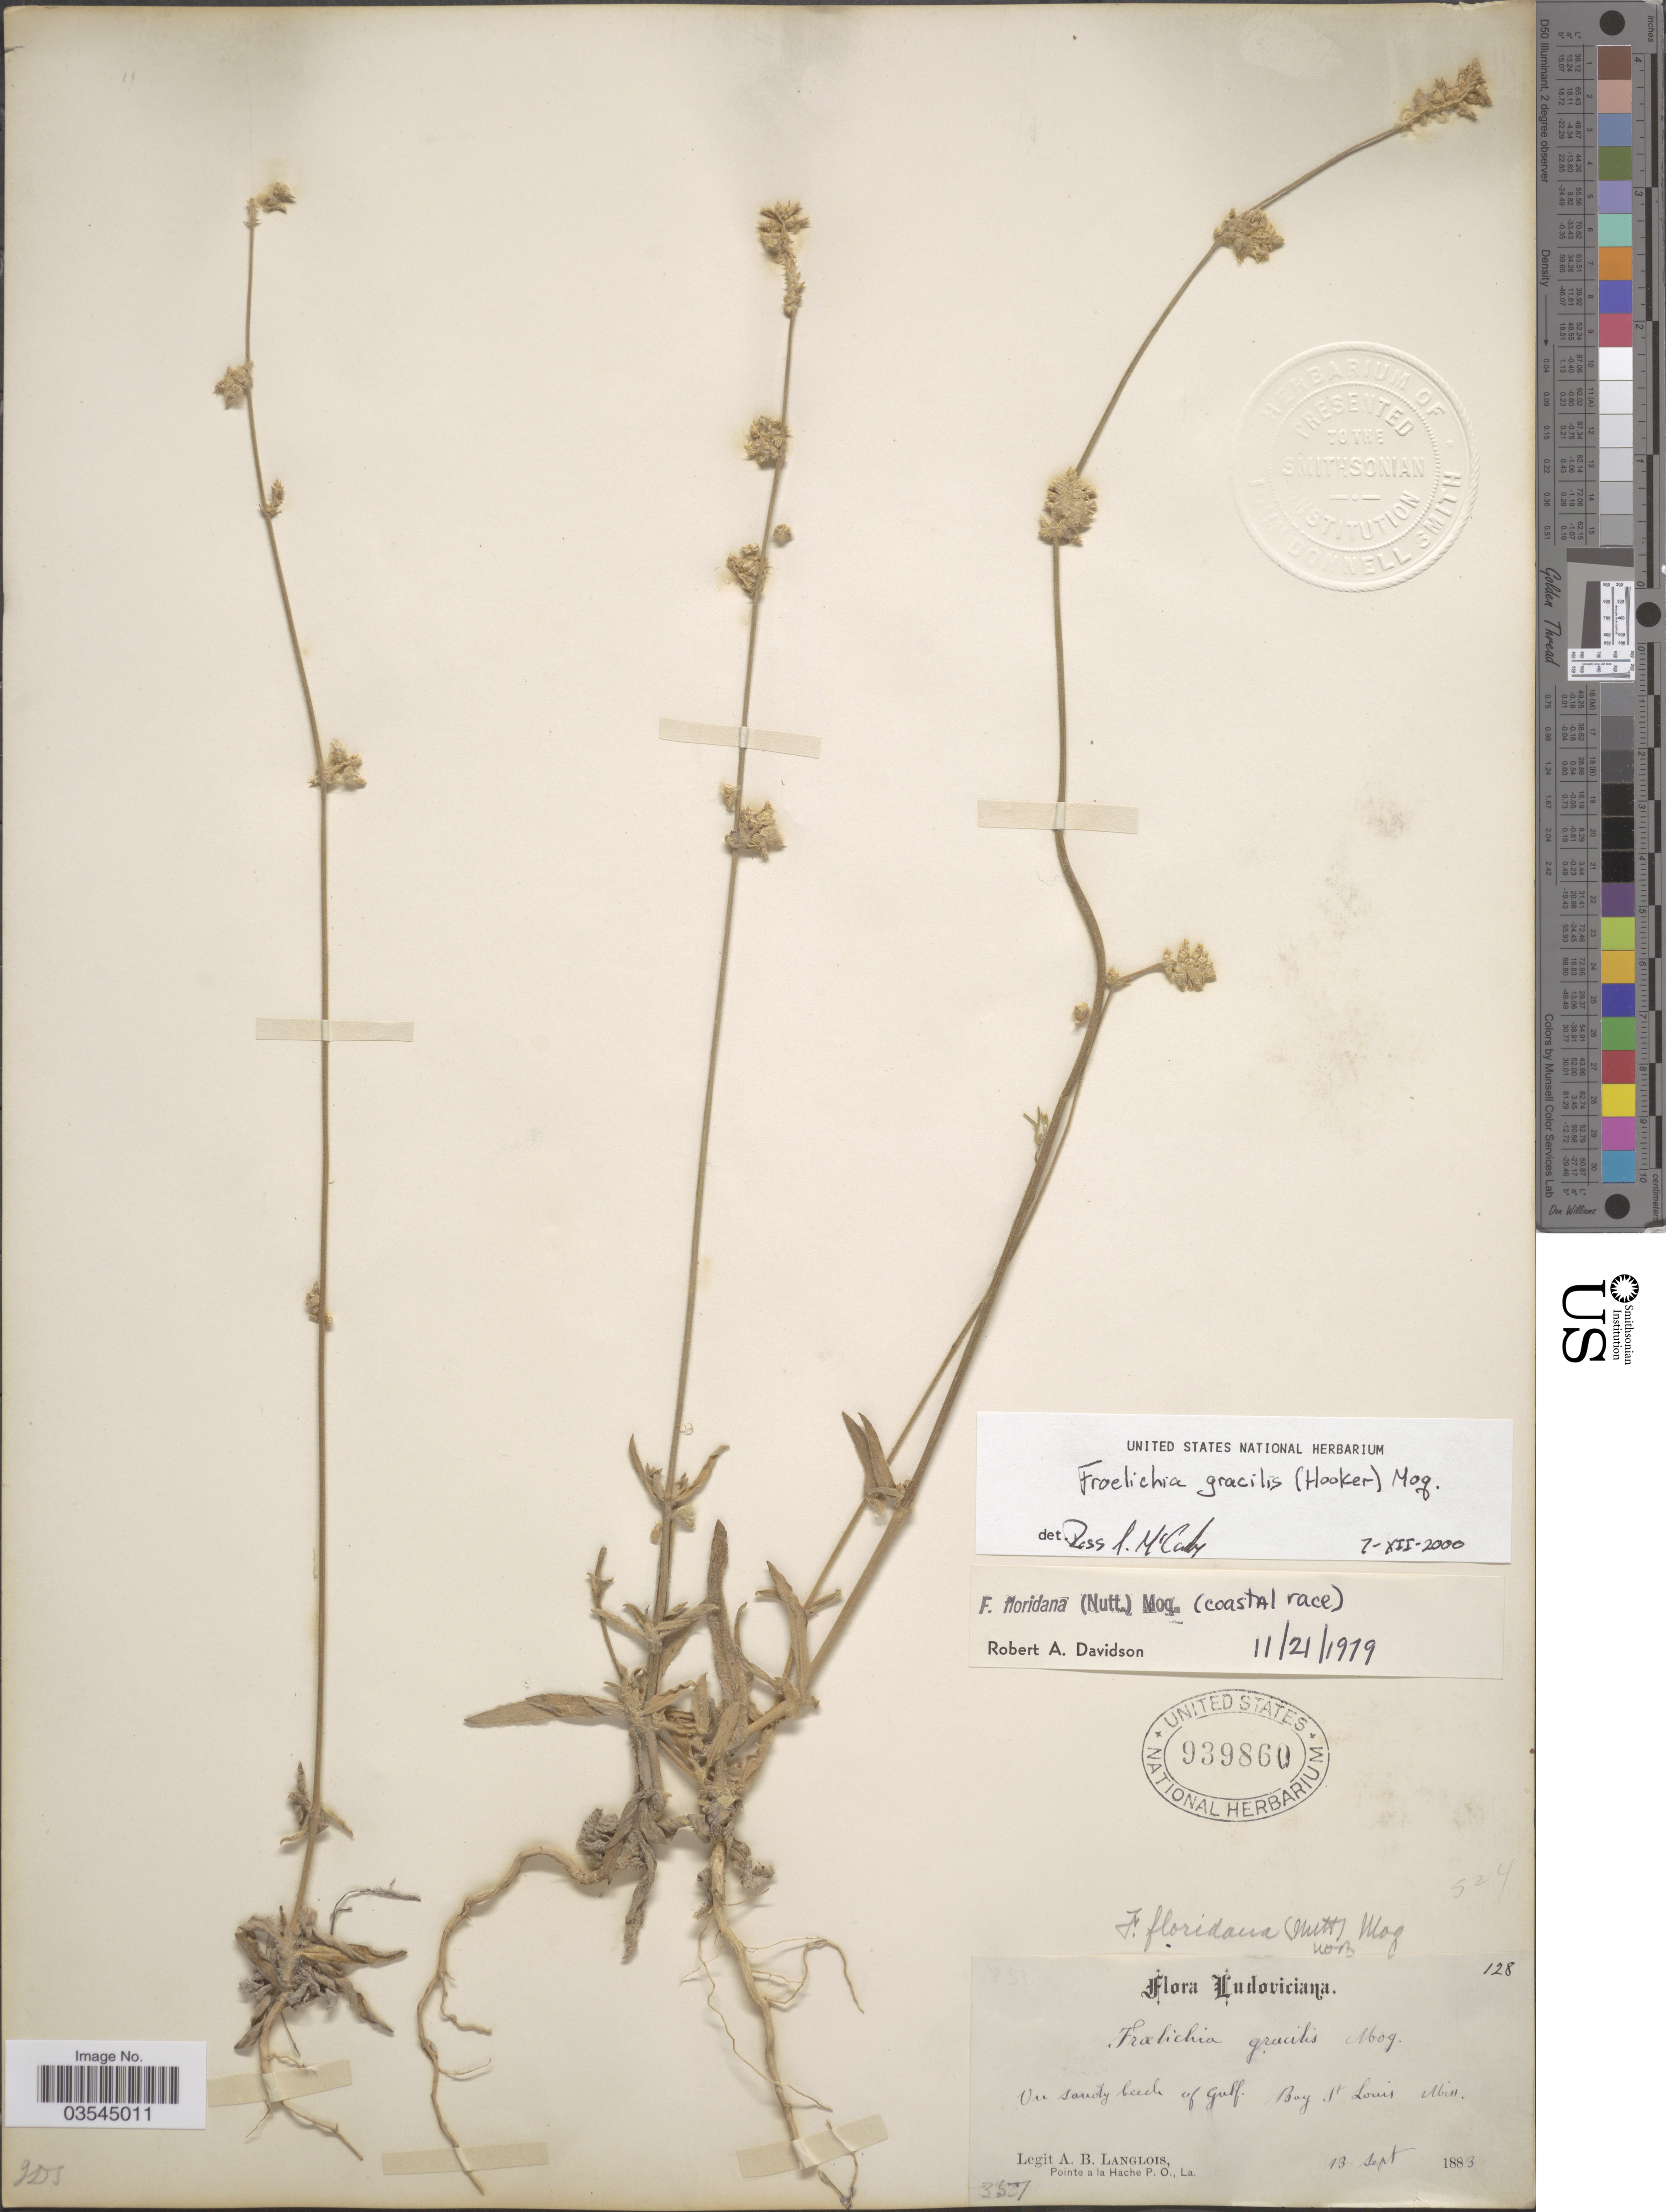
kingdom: Plantae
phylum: Tracheophyta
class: Magnoliopsida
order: Caryophyllales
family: Amaranthaceae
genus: Froelichia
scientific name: Froelichia gracilis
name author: (Hook.) Moq.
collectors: A. Langlois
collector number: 357*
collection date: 1883-09-13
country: United States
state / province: Mississippi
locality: Ludoviciana. On sandy beach of Gulf, Bay St. Louis.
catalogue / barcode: US 939860